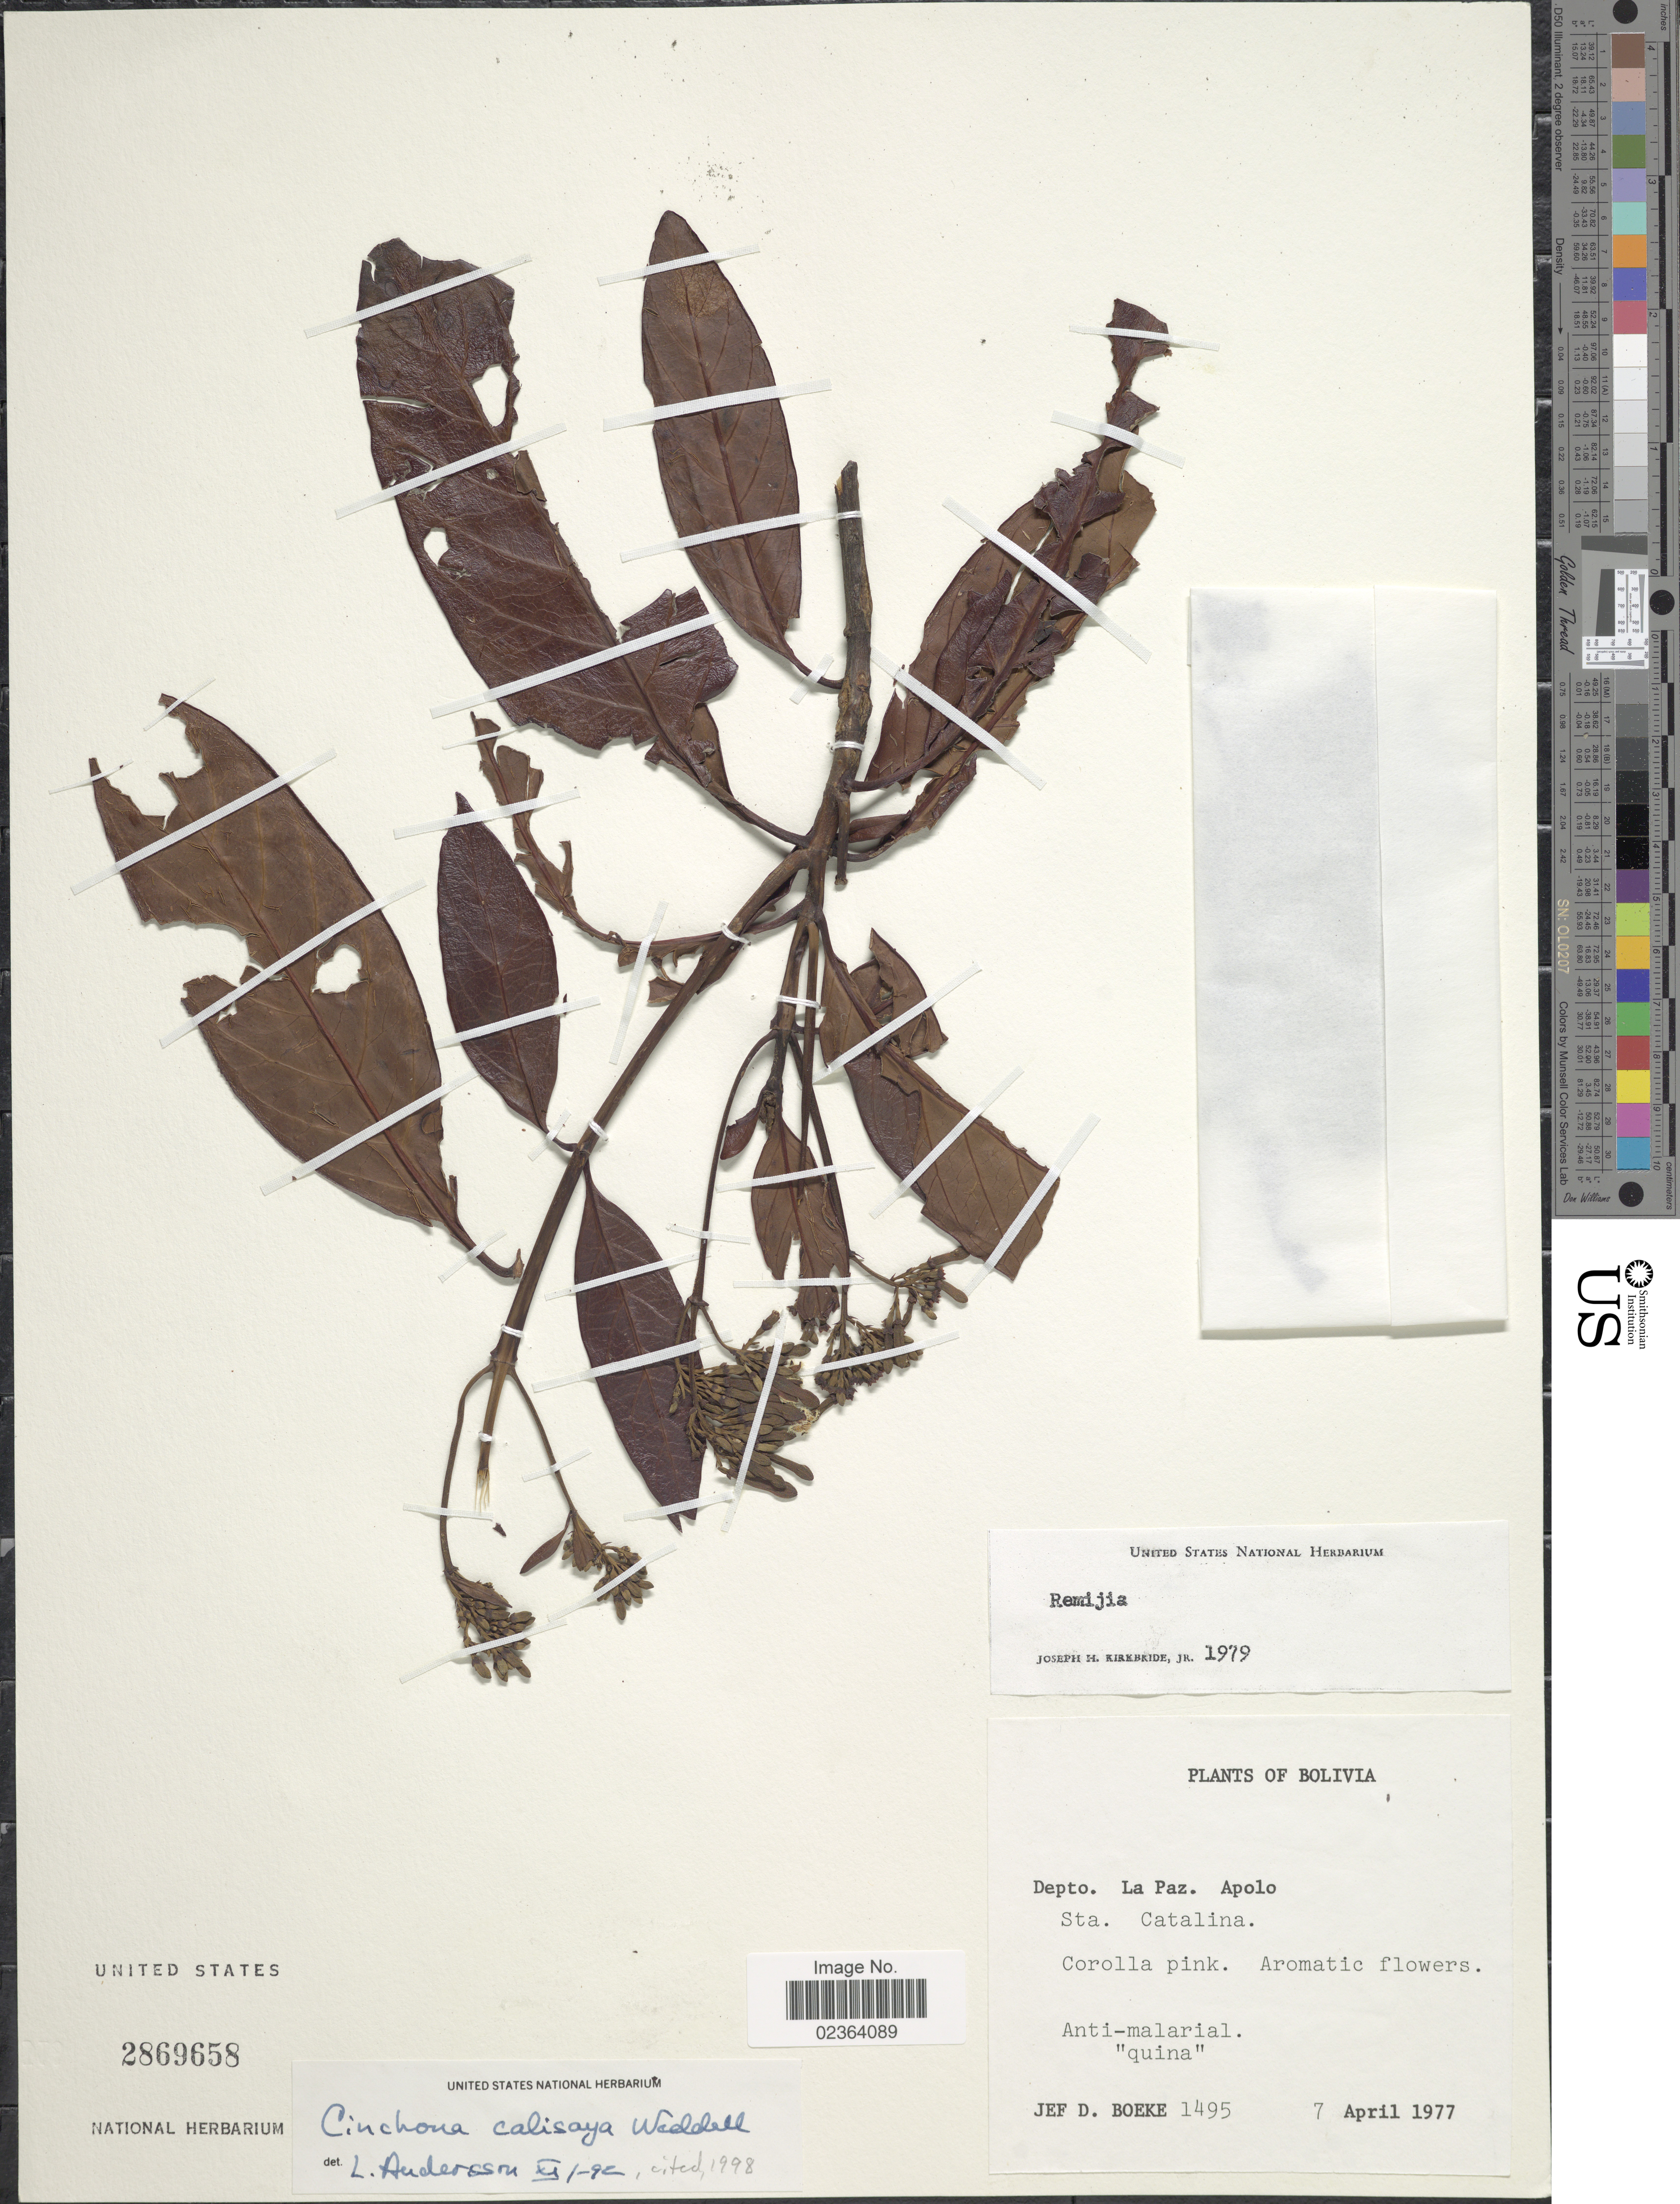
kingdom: Plantae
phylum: Tracheophyta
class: Magnoliopsida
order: Gentianales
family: Rubiaceae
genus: Cinchona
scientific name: Cinchona calisaya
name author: Wedd.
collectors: J. Boeke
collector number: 1495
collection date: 1977-04-07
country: Bolivia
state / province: La Paz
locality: Depto. La Paz, Apolo, Sta. Catalina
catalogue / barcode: US 2869658